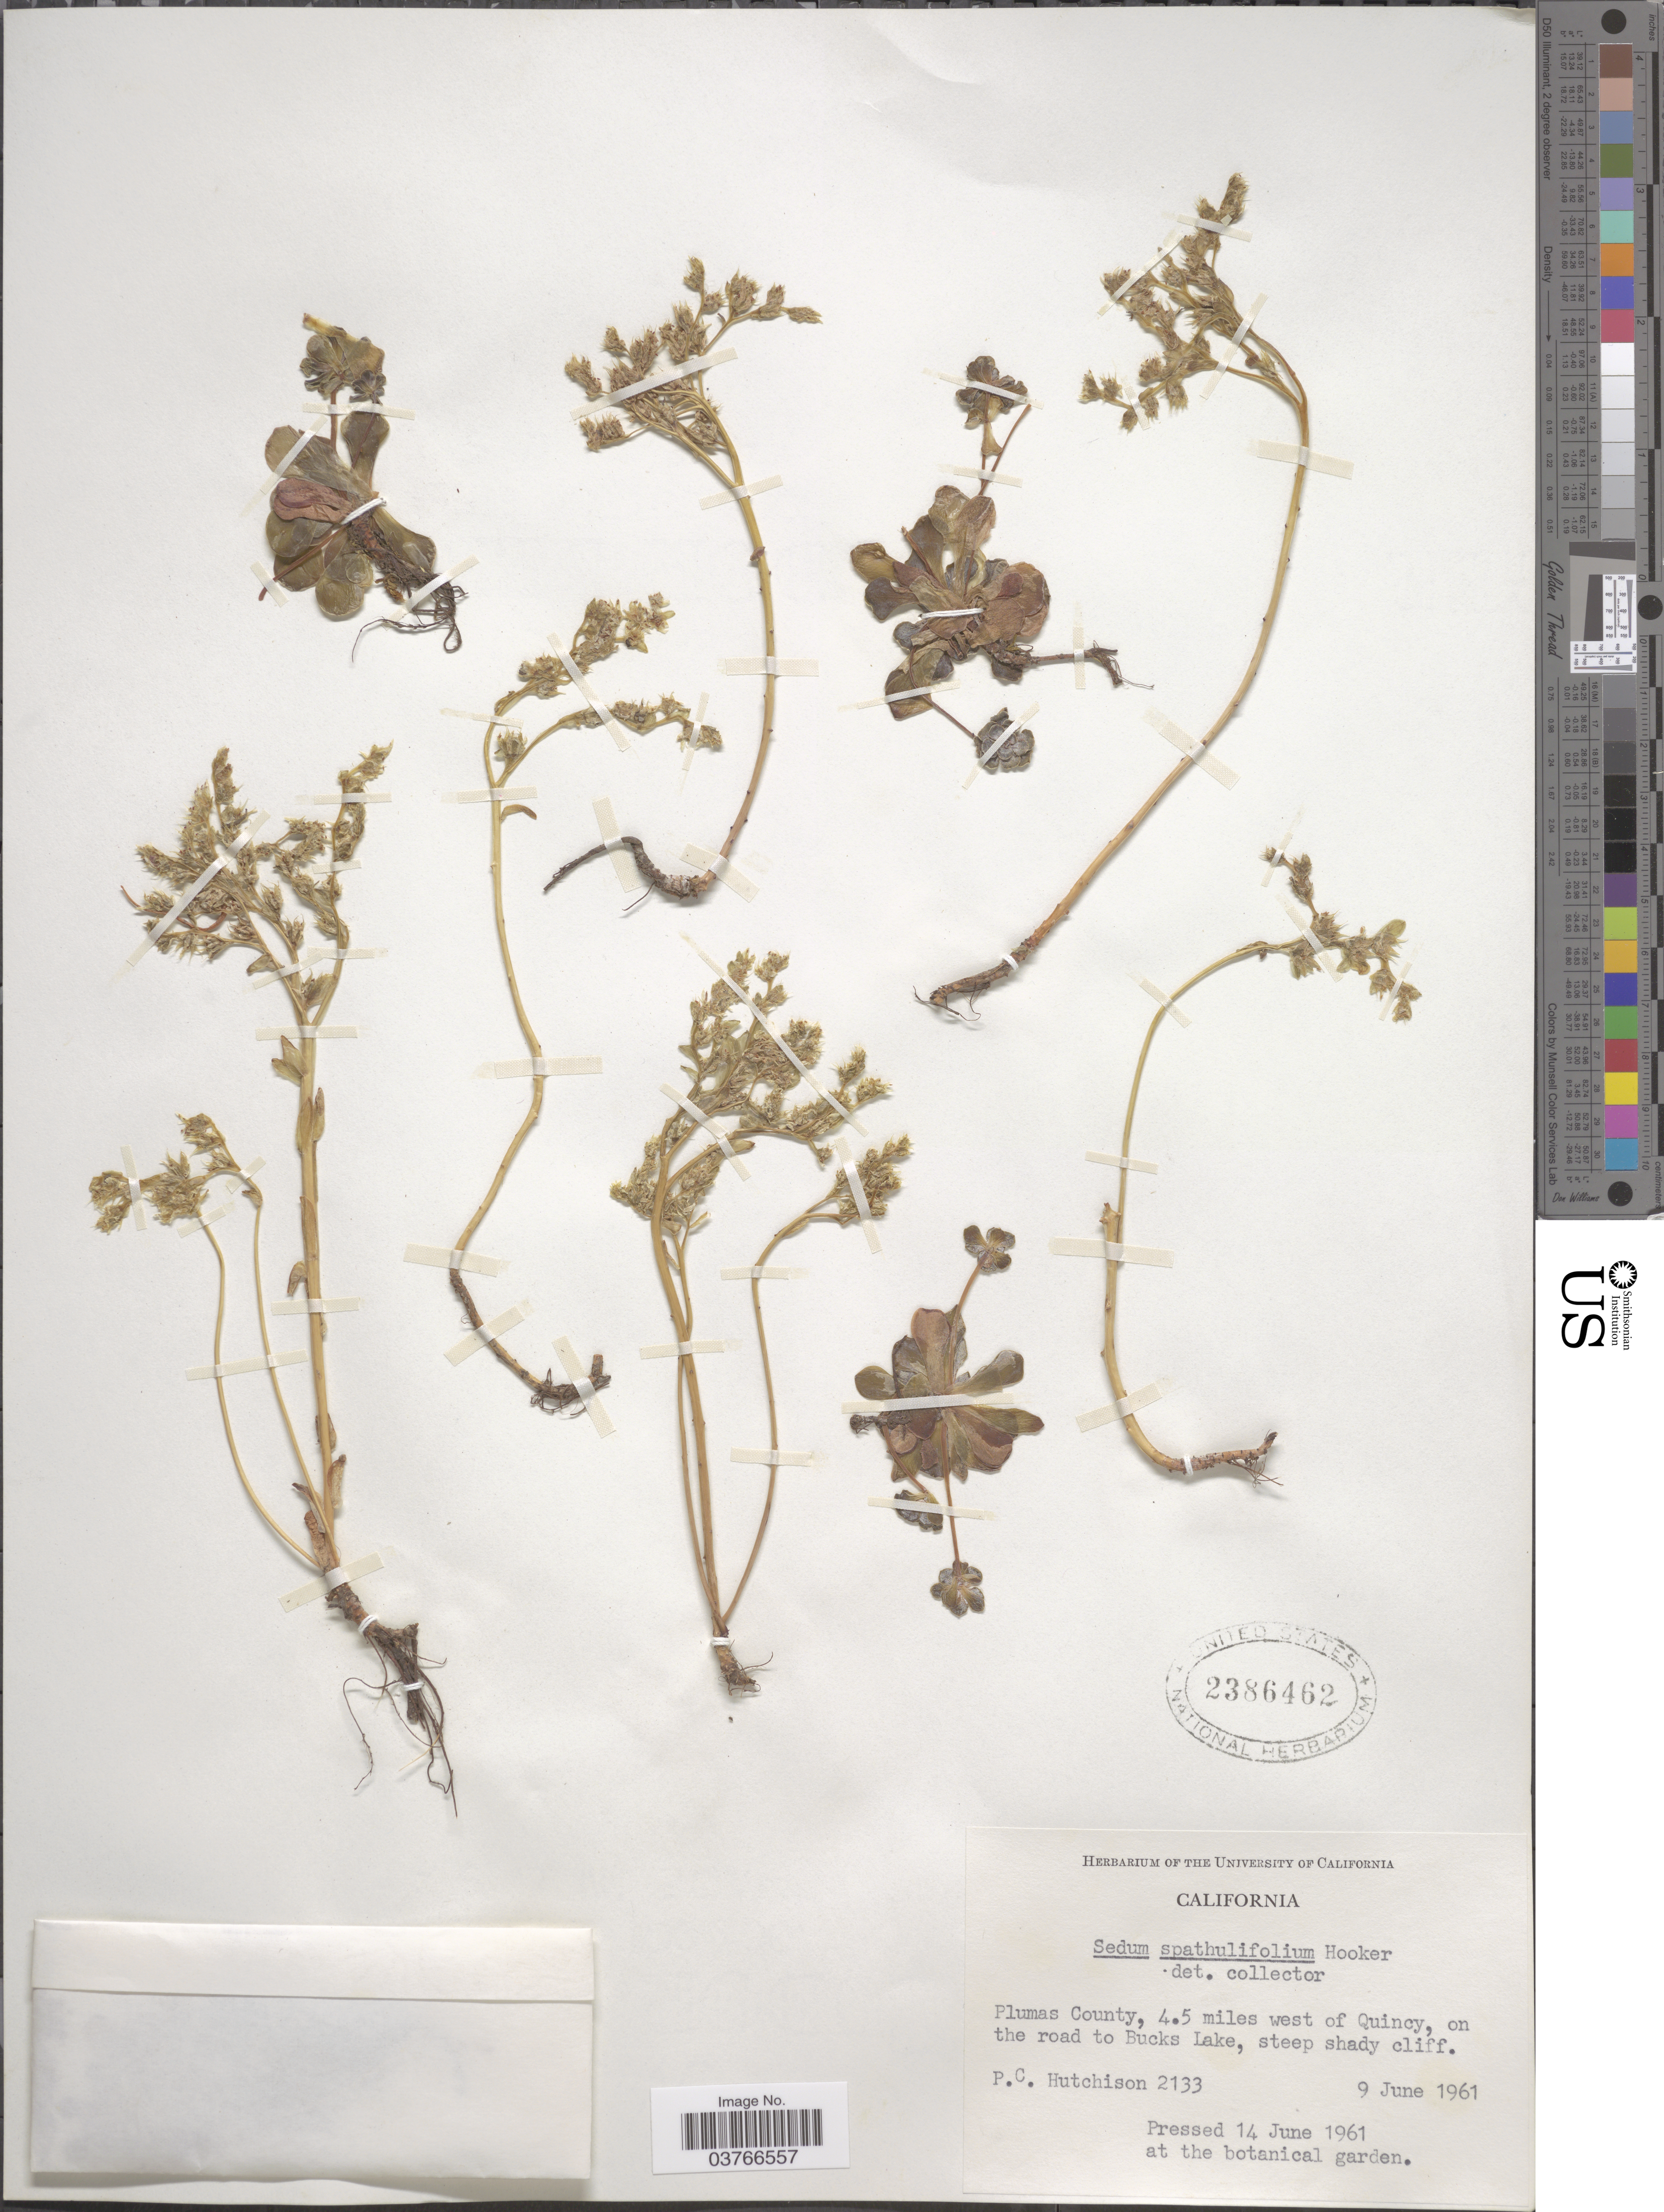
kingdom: Plantae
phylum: Tracheophyta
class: Magnoliopsida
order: Saxifragales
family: Crassulaceae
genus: Sedum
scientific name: Sedum spathulifolium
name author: Hook.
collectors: P. C. Hutchison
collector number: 2133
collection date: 1961-06-14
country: United States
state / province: California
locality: Botanical garden.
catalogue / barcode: US 2386462